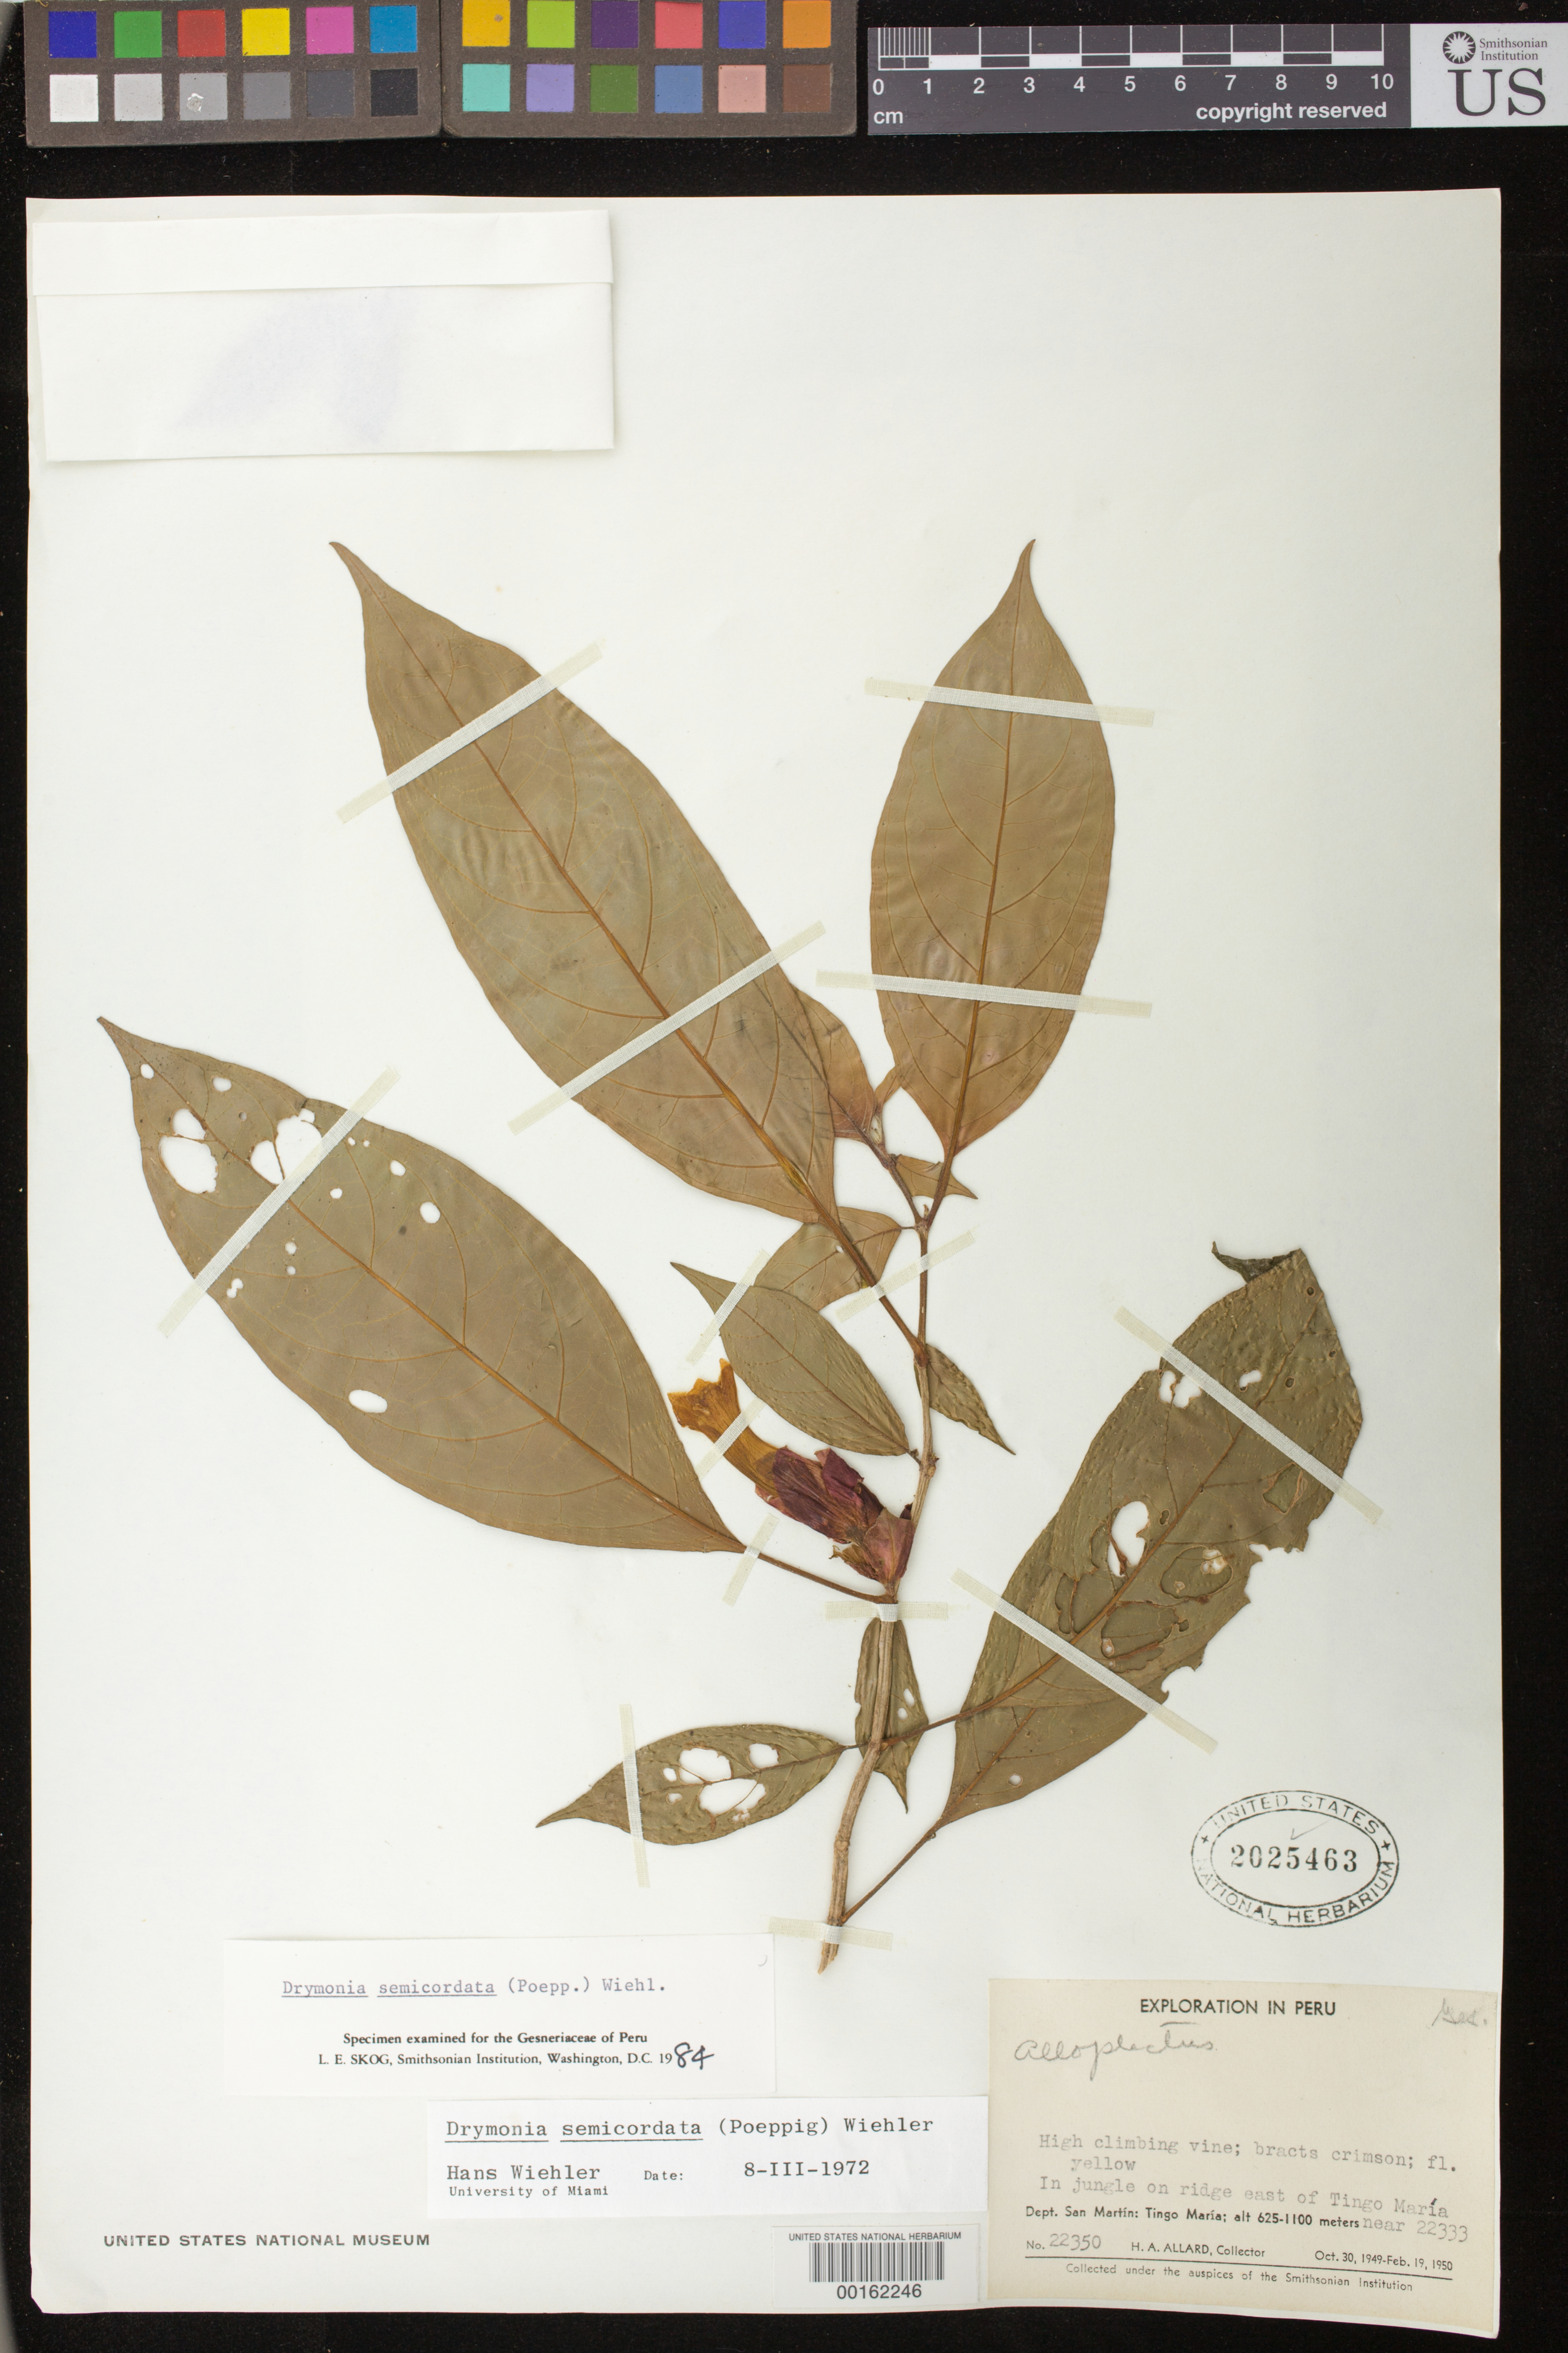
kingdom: Plantae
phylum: Tracheophyta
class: Magnoliopsida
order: Lamiales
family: Gesneriaceae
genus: Drymonia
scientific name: Drymonia semicordata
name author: (Poepp.) Wiehler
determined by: Skog, Laurence E.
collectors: H. A. Allard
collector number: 22350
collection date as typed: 1949-50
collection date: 1949/1950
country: Peru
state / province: Huánuco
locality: E of Tingo Maria, near 22333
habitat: In jungle on ridge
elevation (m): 625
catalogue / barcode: US 2025463